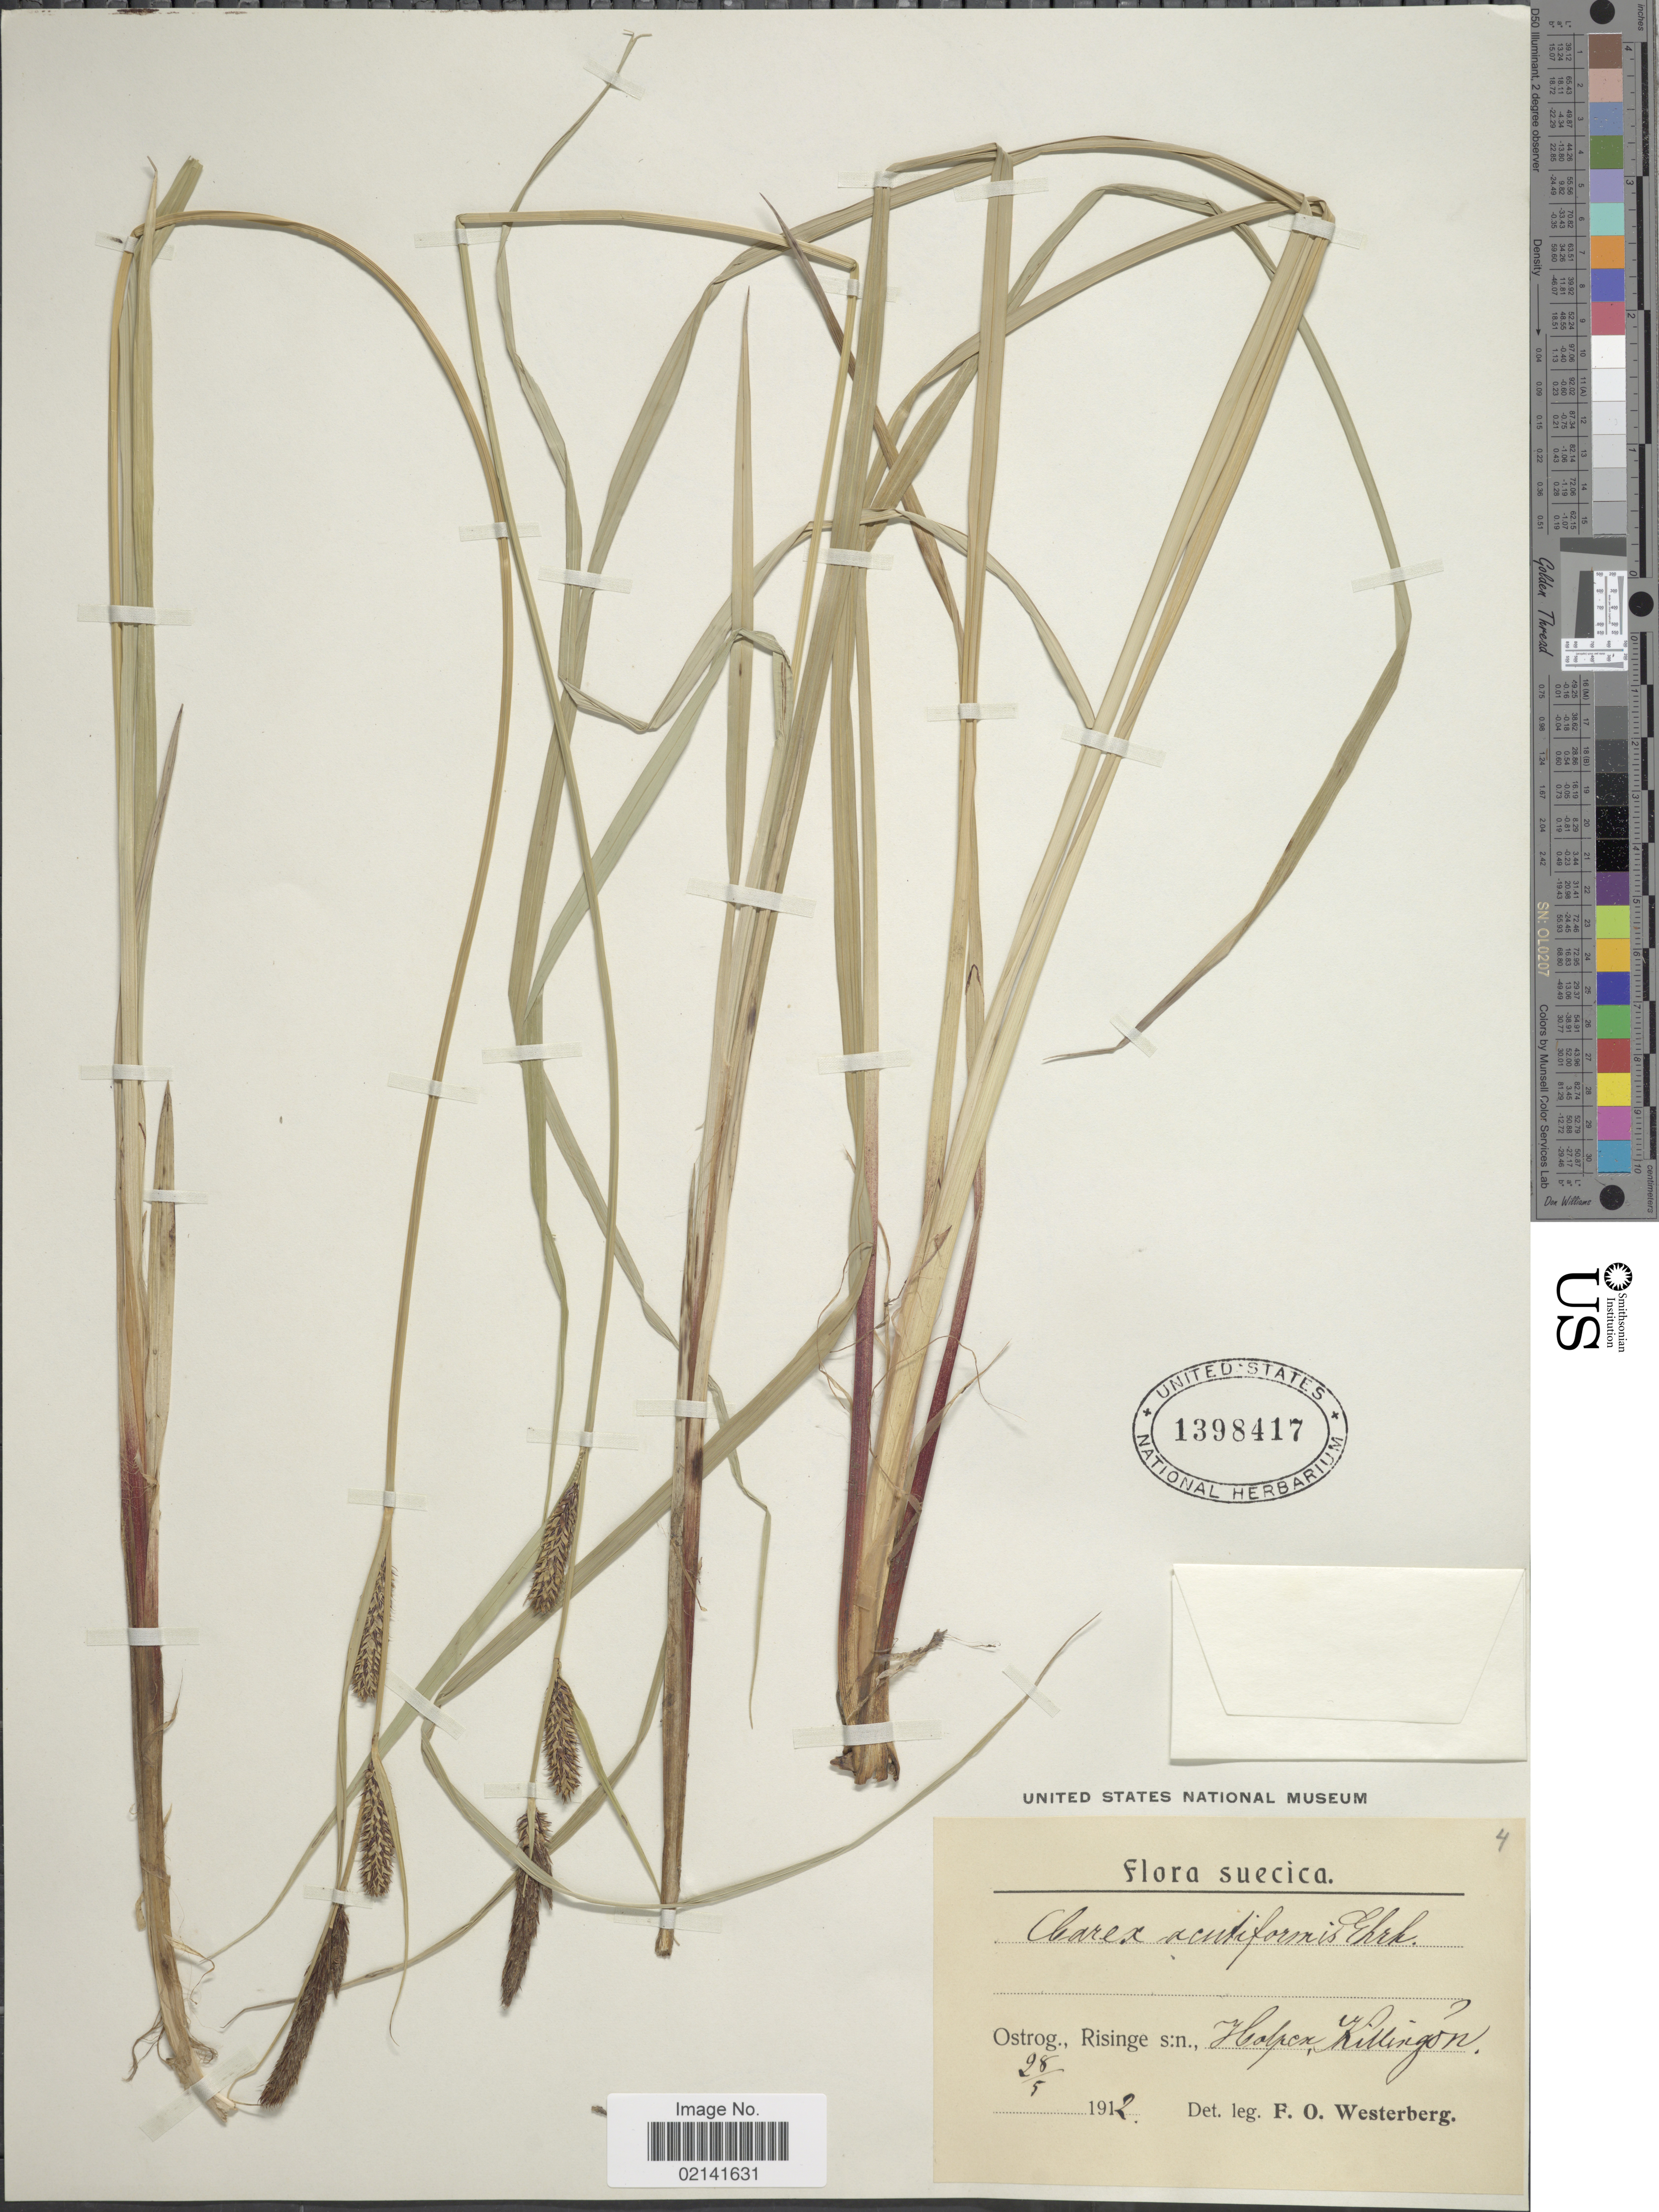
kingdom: Plantae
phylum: Tracheophyta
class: Liliopsida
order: Poales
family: Cyperaceae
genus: Carex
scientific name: Carex acutiformis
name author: Ehrh.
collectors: F. Westerberg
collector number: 4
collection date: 1912-05-28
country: Sweden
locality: Suecica, Ostrog., Risinge s:n., Holpen, Killingon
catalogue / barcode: US 1398417